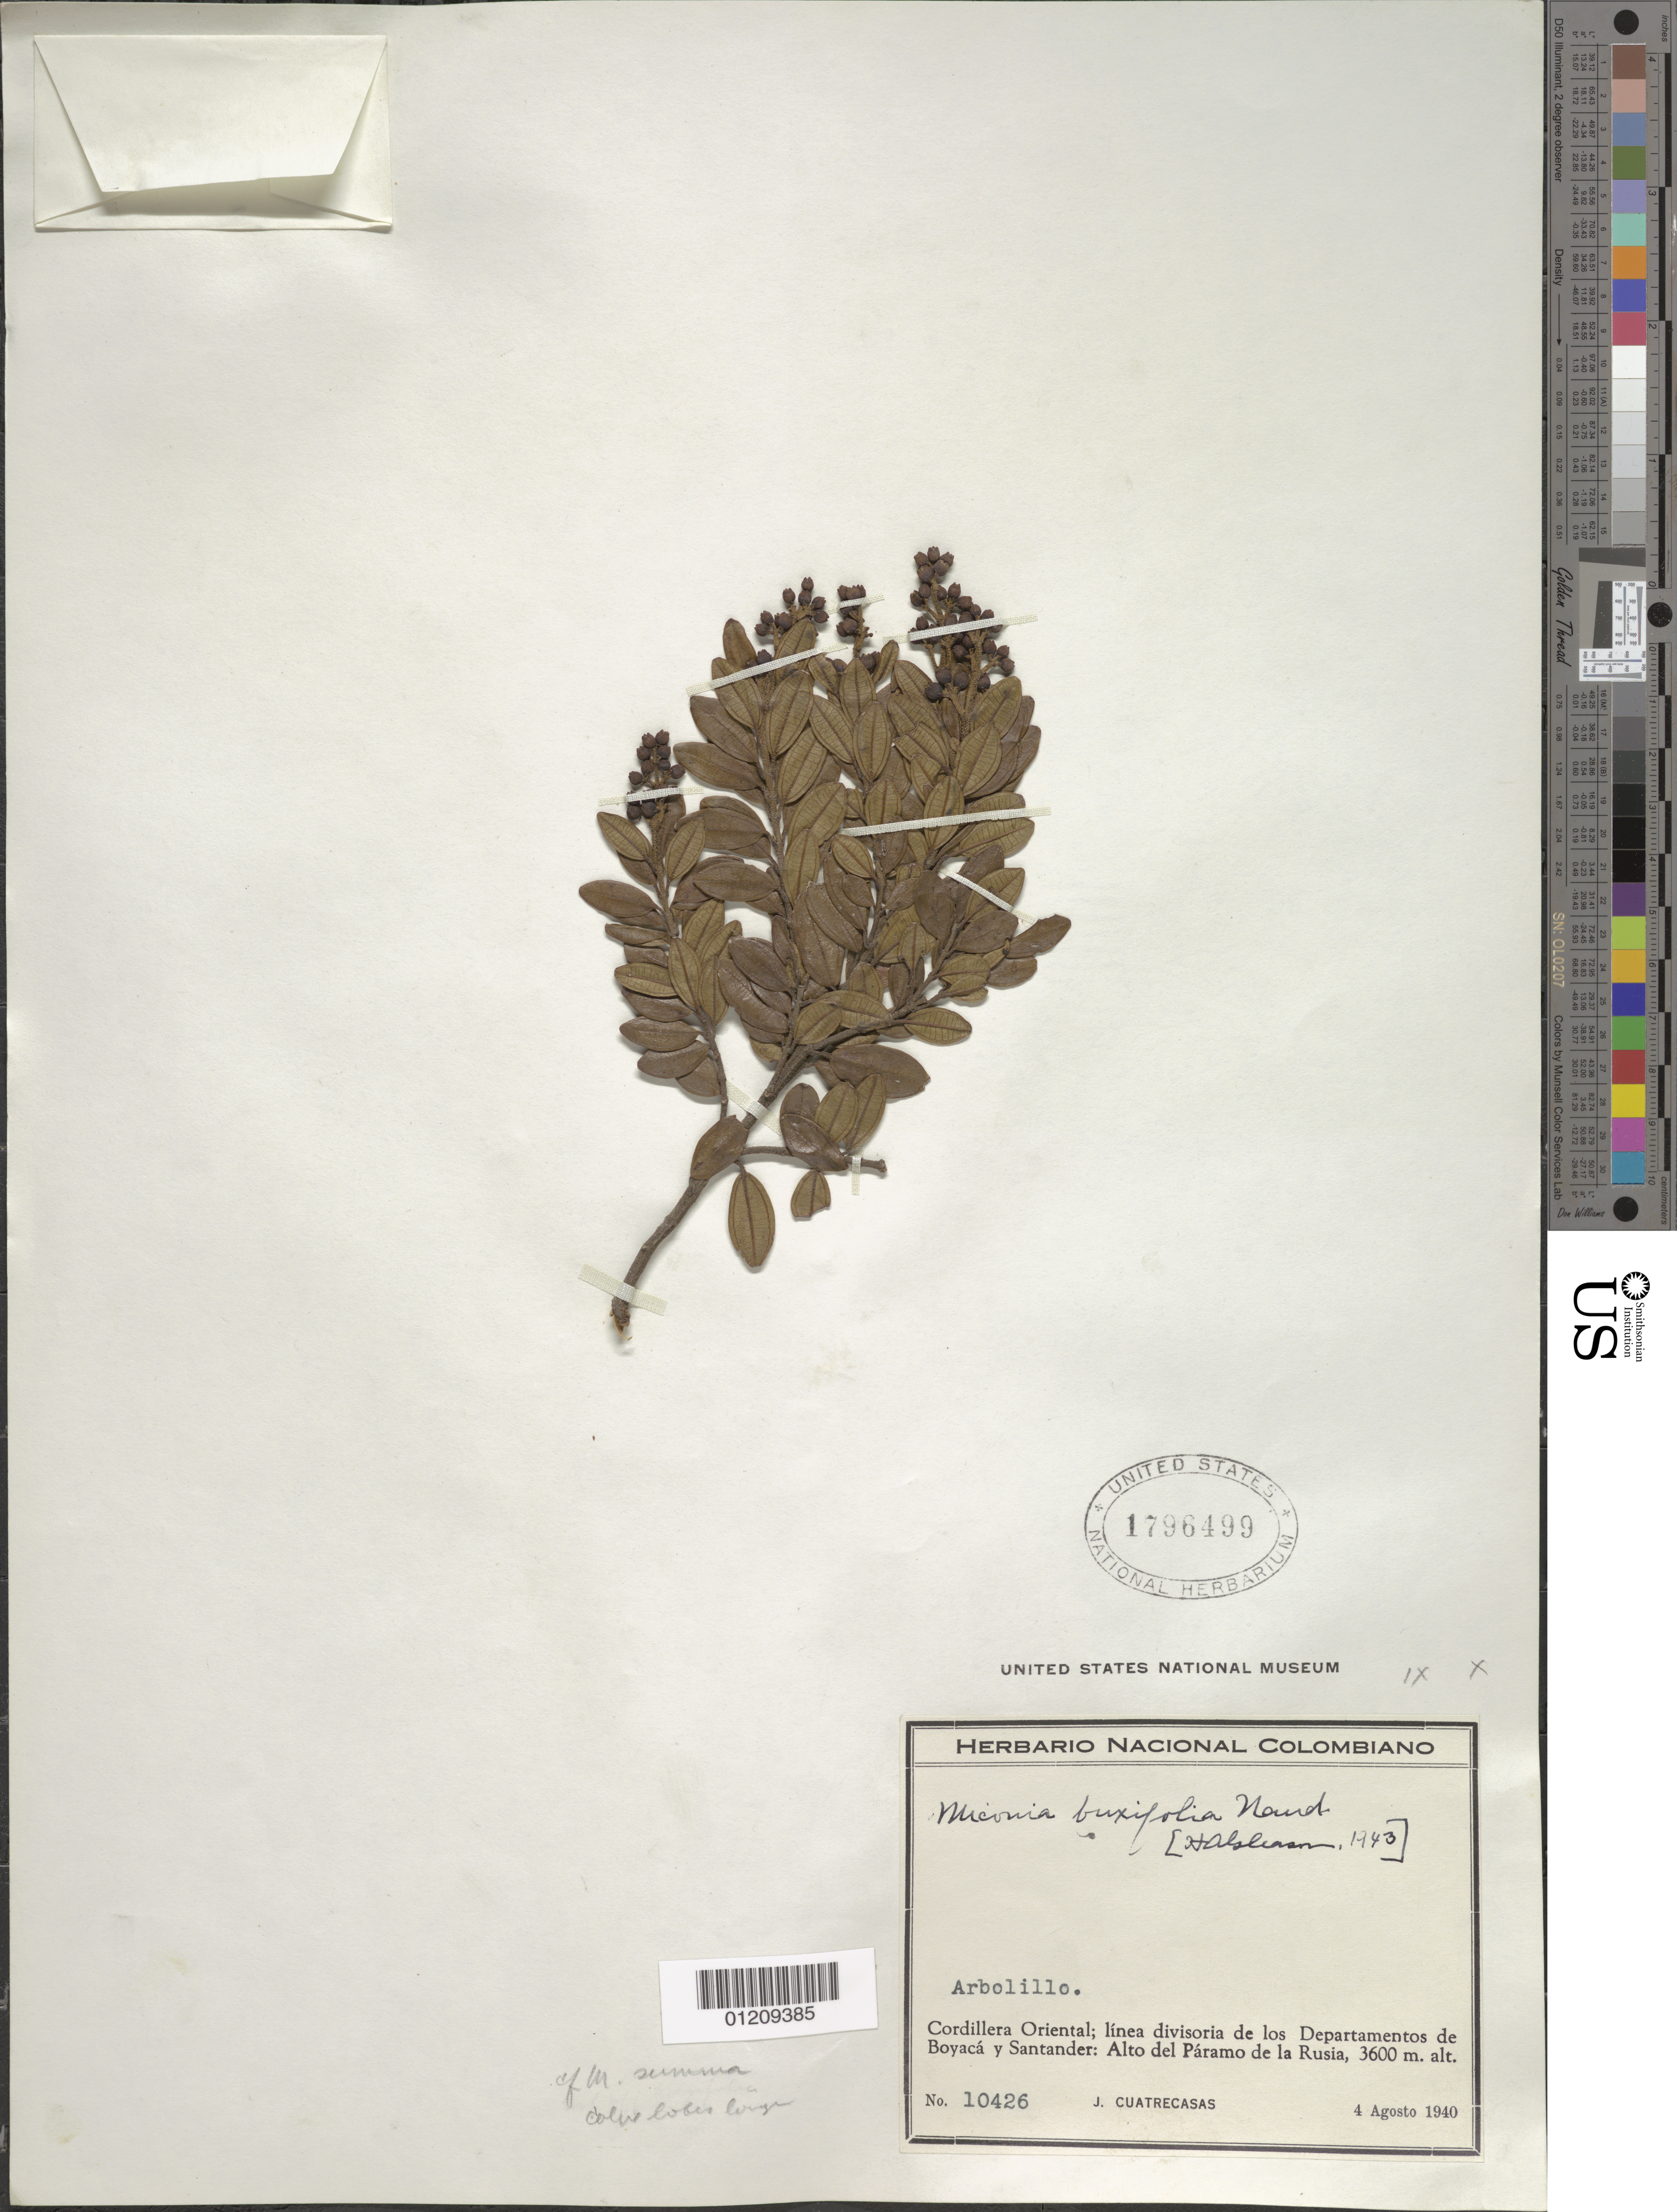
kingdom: Plantae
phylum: Tracheophyta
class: Magnoliopsida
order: Myrtales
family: Melastomataceae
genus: Miconia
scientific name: Miconia summa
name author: Cuatrec.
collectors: J. Cuatrecasas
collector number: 10426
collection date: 1940-08-04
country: Colombia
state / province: Boyacá / Santander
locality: Cordillera Oriental; linea divisoria de los Departamentos de Boyaca y Santander: Alto del Paramo de la Rusia.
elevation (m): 3600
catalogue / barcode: US 1796499